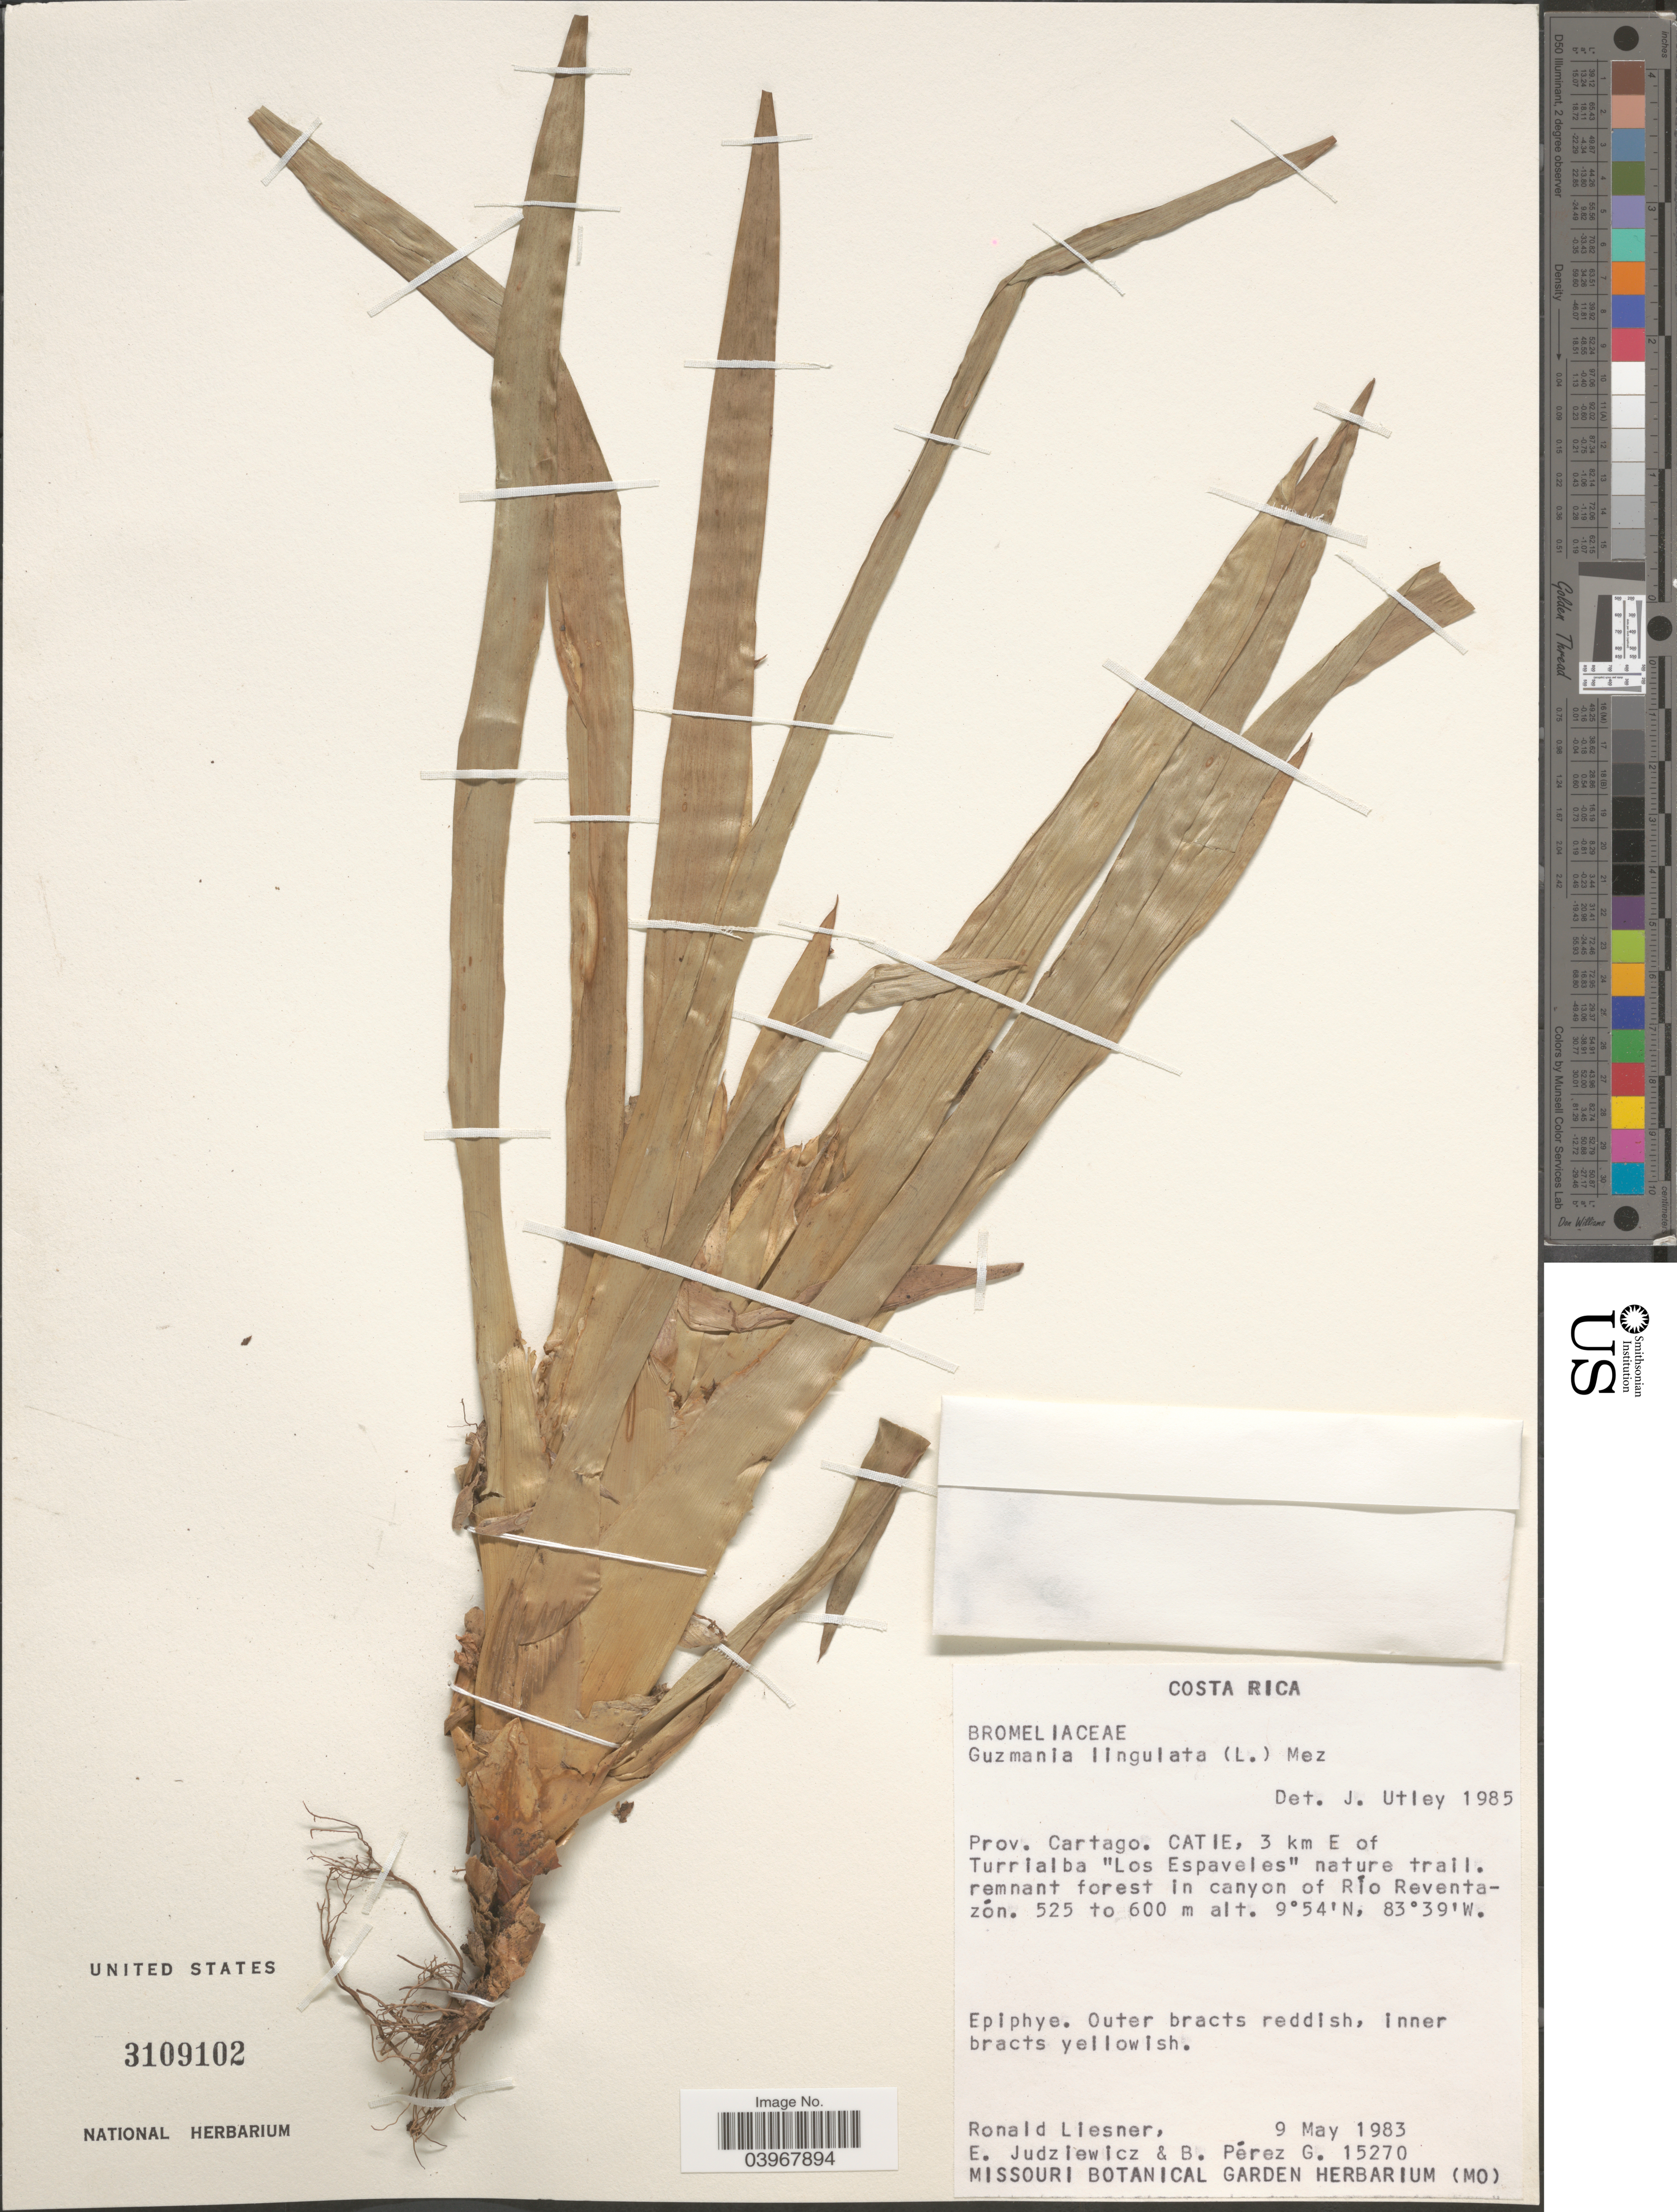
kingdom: Plantae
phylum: Tracheophyta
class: Liliopsida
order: Poales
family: Bromeliaceae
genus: Guzmania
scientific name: Guzmania lingulata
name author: (L.) Mez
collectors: R. L. Liesner, E. Judziewicz & B. Perez G.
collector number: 15270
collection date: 1983-05-09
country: Costa Rica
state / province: Cartago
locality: Catie, 3 km E of Turrialba "Los Espaveles" nature trail. remnant forest in canyon of Río Reventazón.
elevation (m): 525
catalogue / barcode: US 3109102